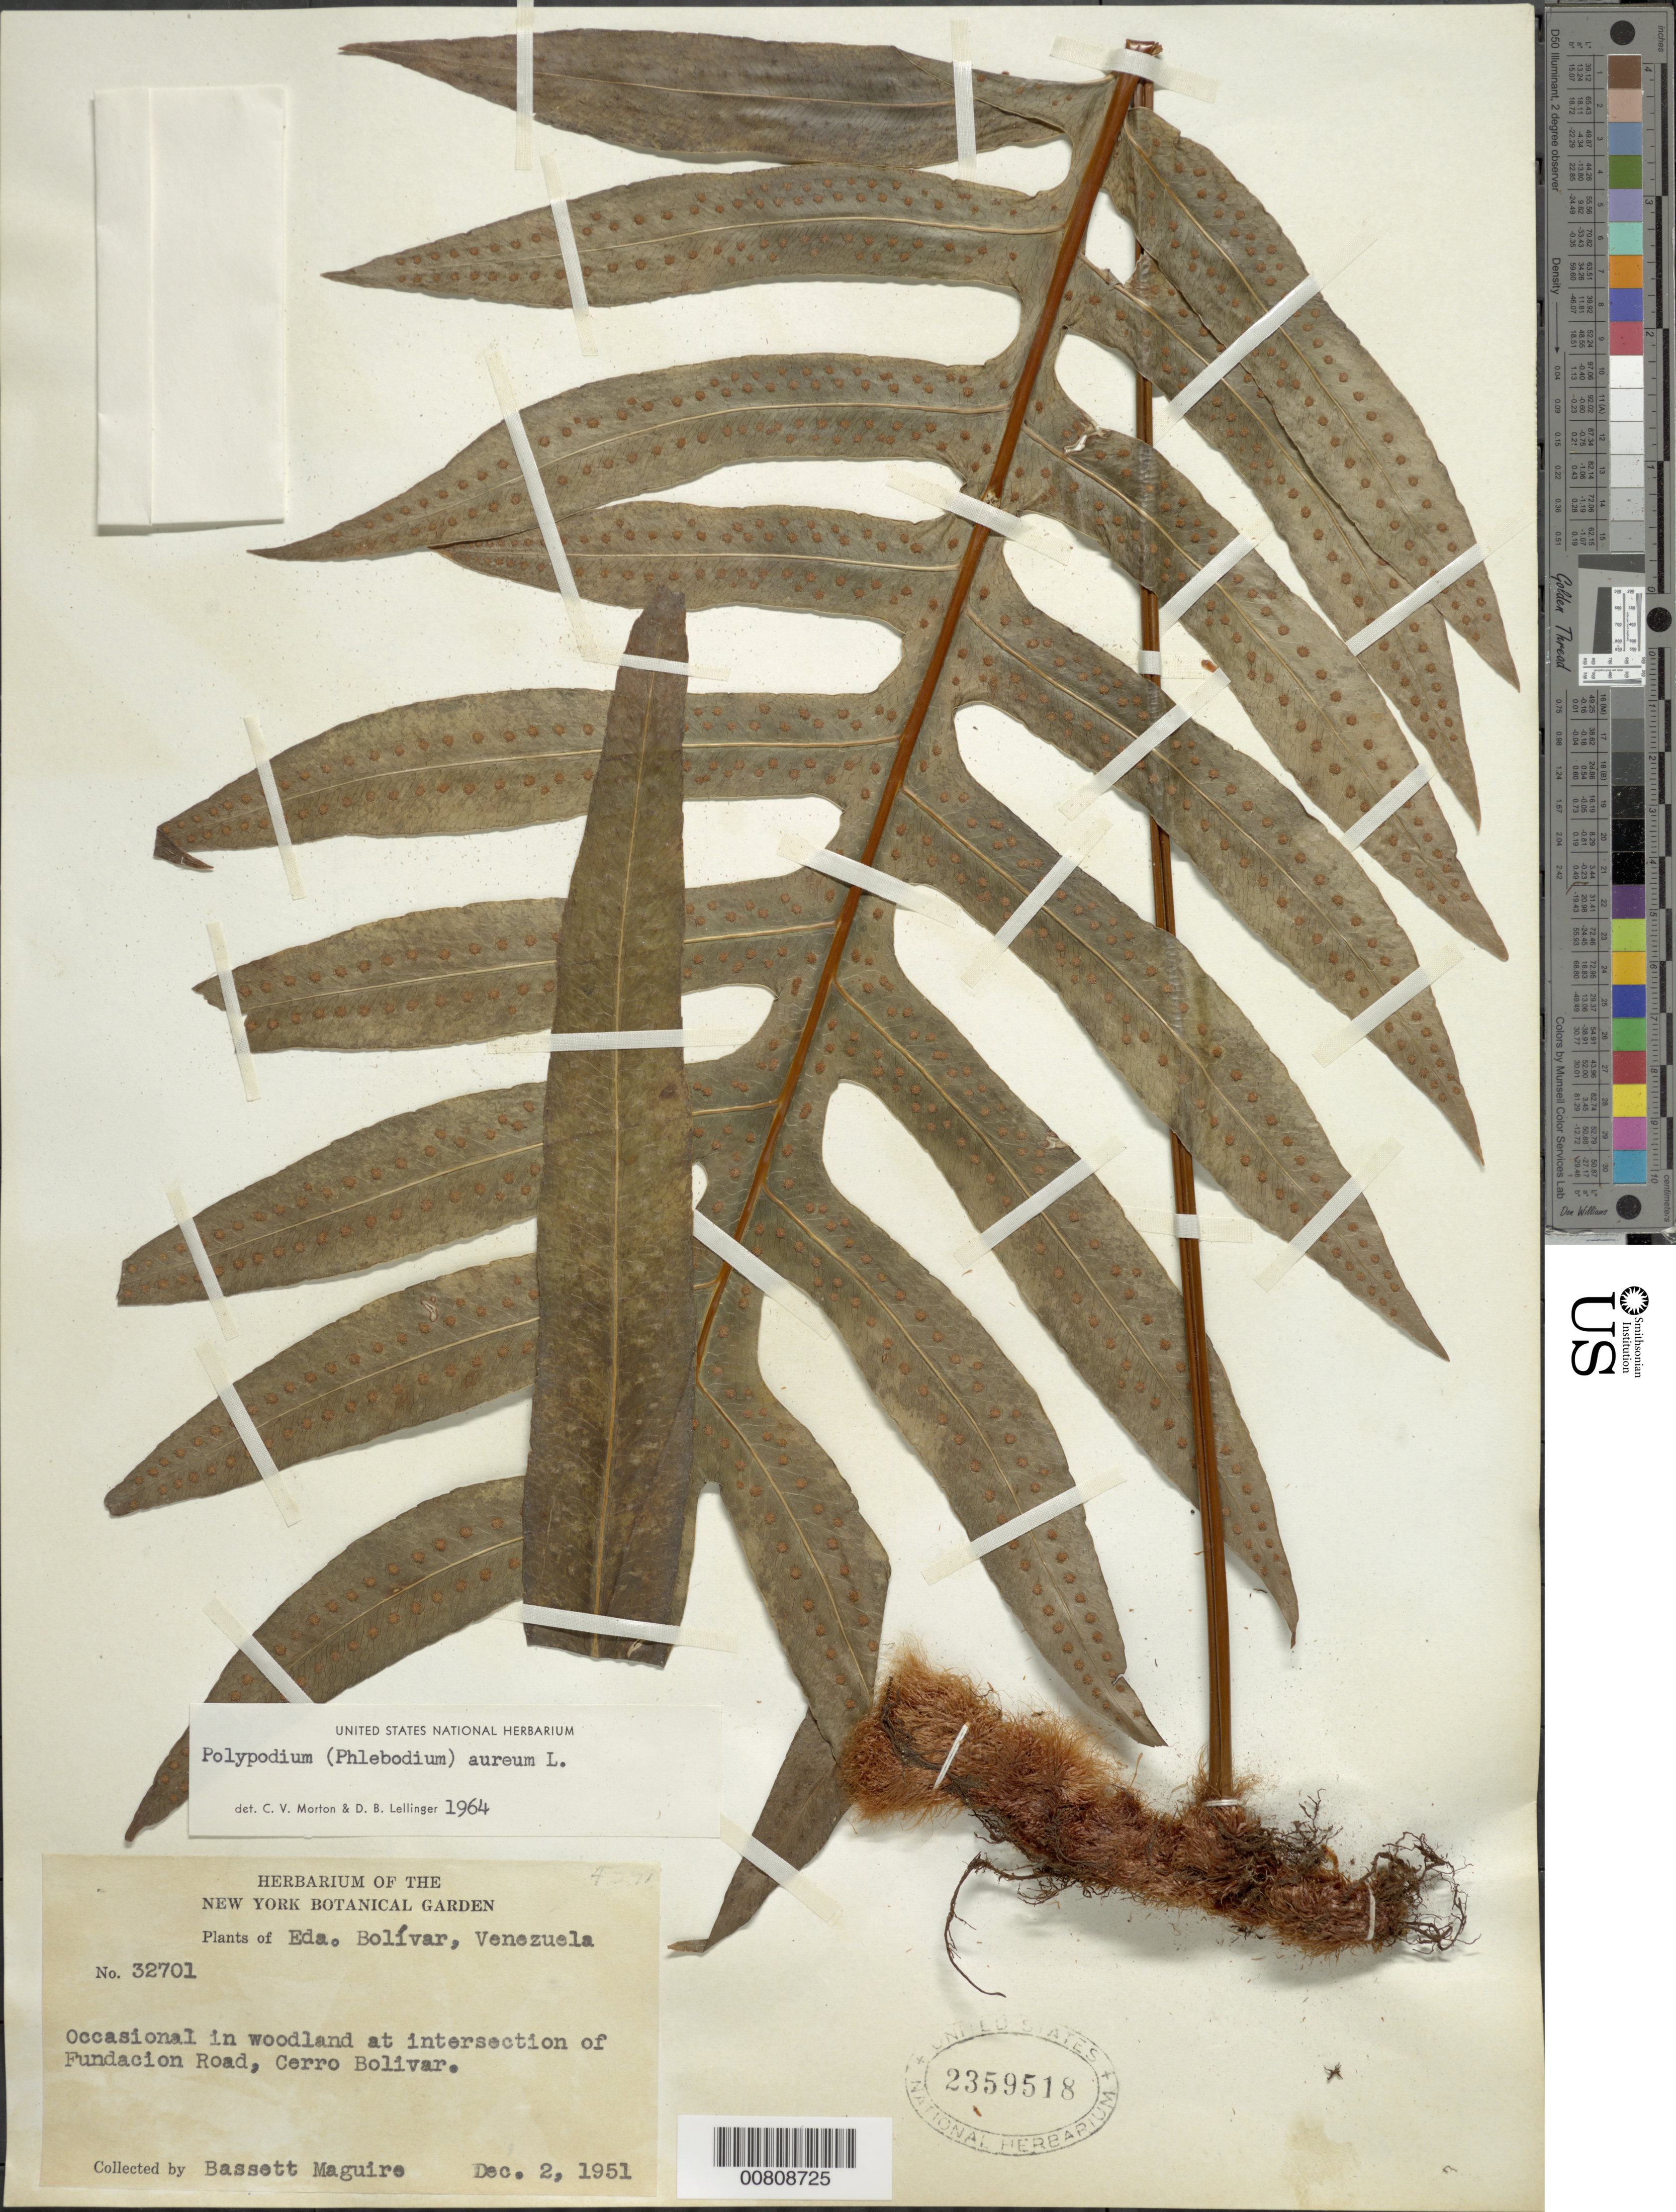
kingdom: Plantae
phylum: Tracheophyta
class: Polypodiopsida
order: Polypodiales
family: Polypodiaceae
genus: Phlebodium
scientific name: Phlebodium aureum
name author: (L.) J. Sm.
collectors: B. Maguire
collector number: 32701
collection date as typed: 2-Dec-51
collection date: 1951-12-02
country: Venezuela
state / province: Bolívar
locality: Cerro Bolívar, at intersection of Fundacion Road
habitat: Woodland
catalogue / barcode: US 2359518